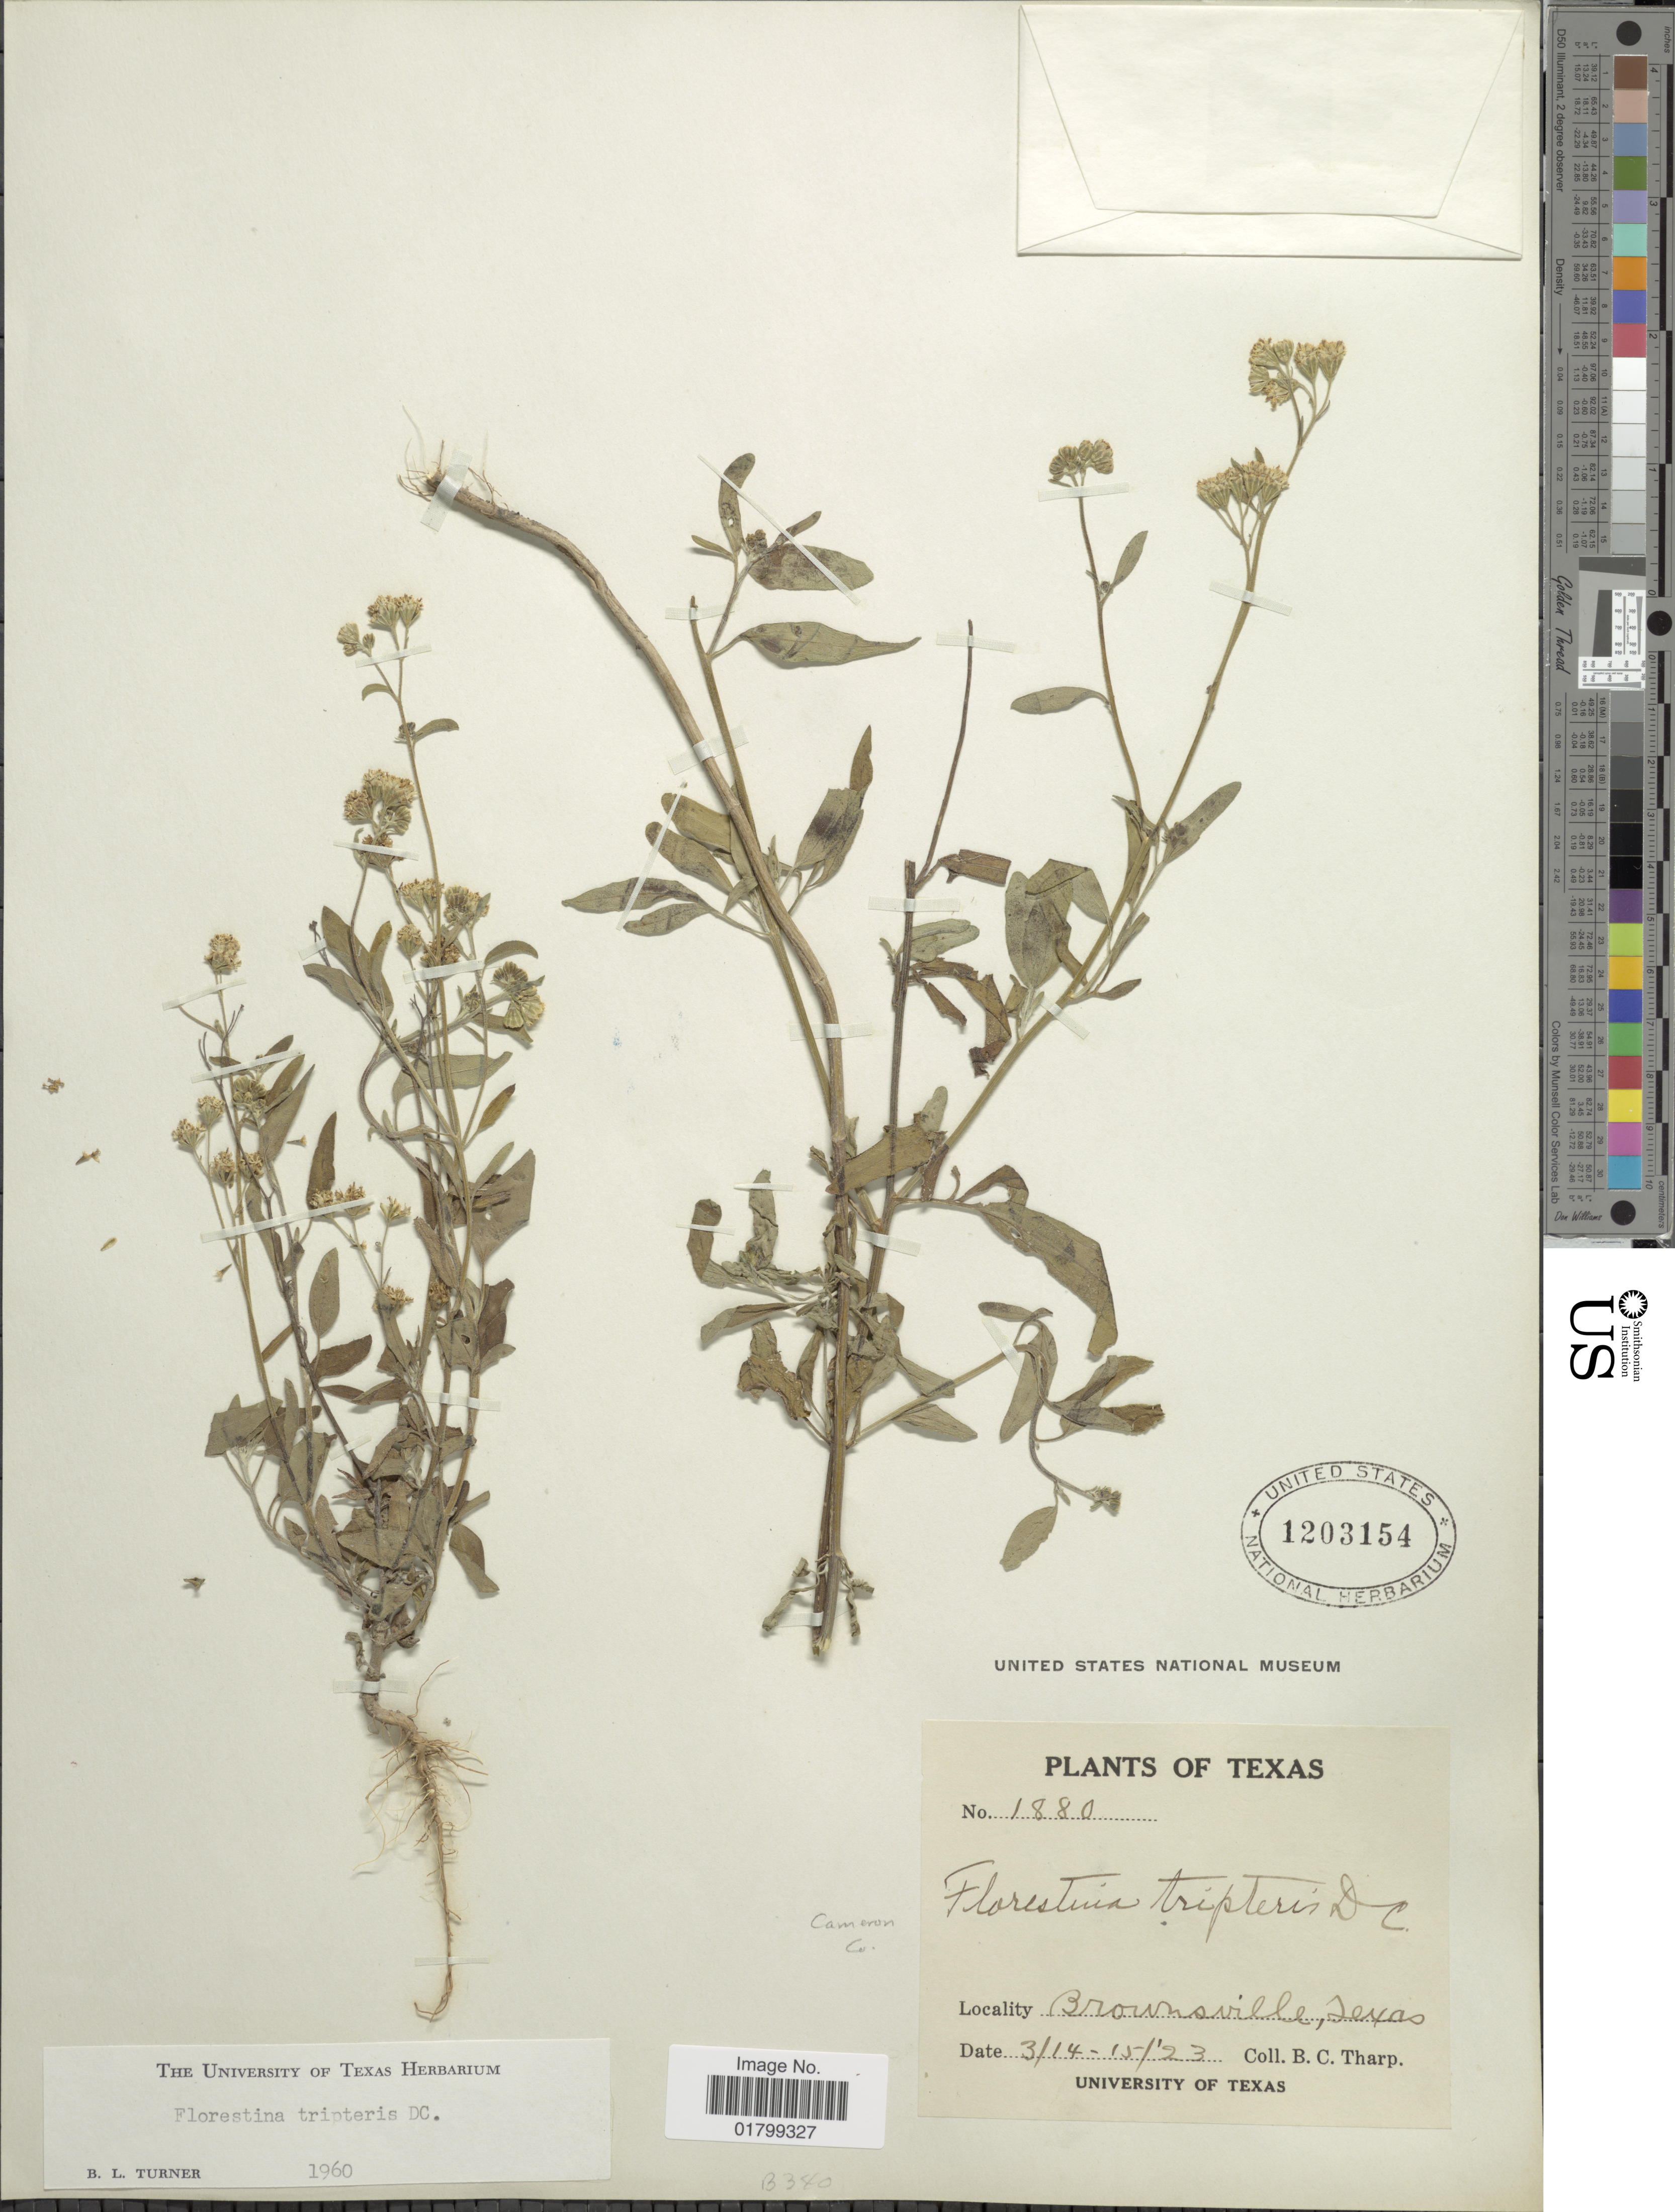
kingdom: Plantae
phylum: Tracheophyta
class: Magnoliopsida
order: Asterales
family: Asteraceae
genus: Florestina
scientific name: Florestina tripteris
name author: DC.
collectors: B. C. Tharp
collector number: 1880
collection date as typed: Transcribed d/m/y: 14/3/23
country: United States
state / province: Texas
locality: Brownsville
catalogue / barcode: US 1203154